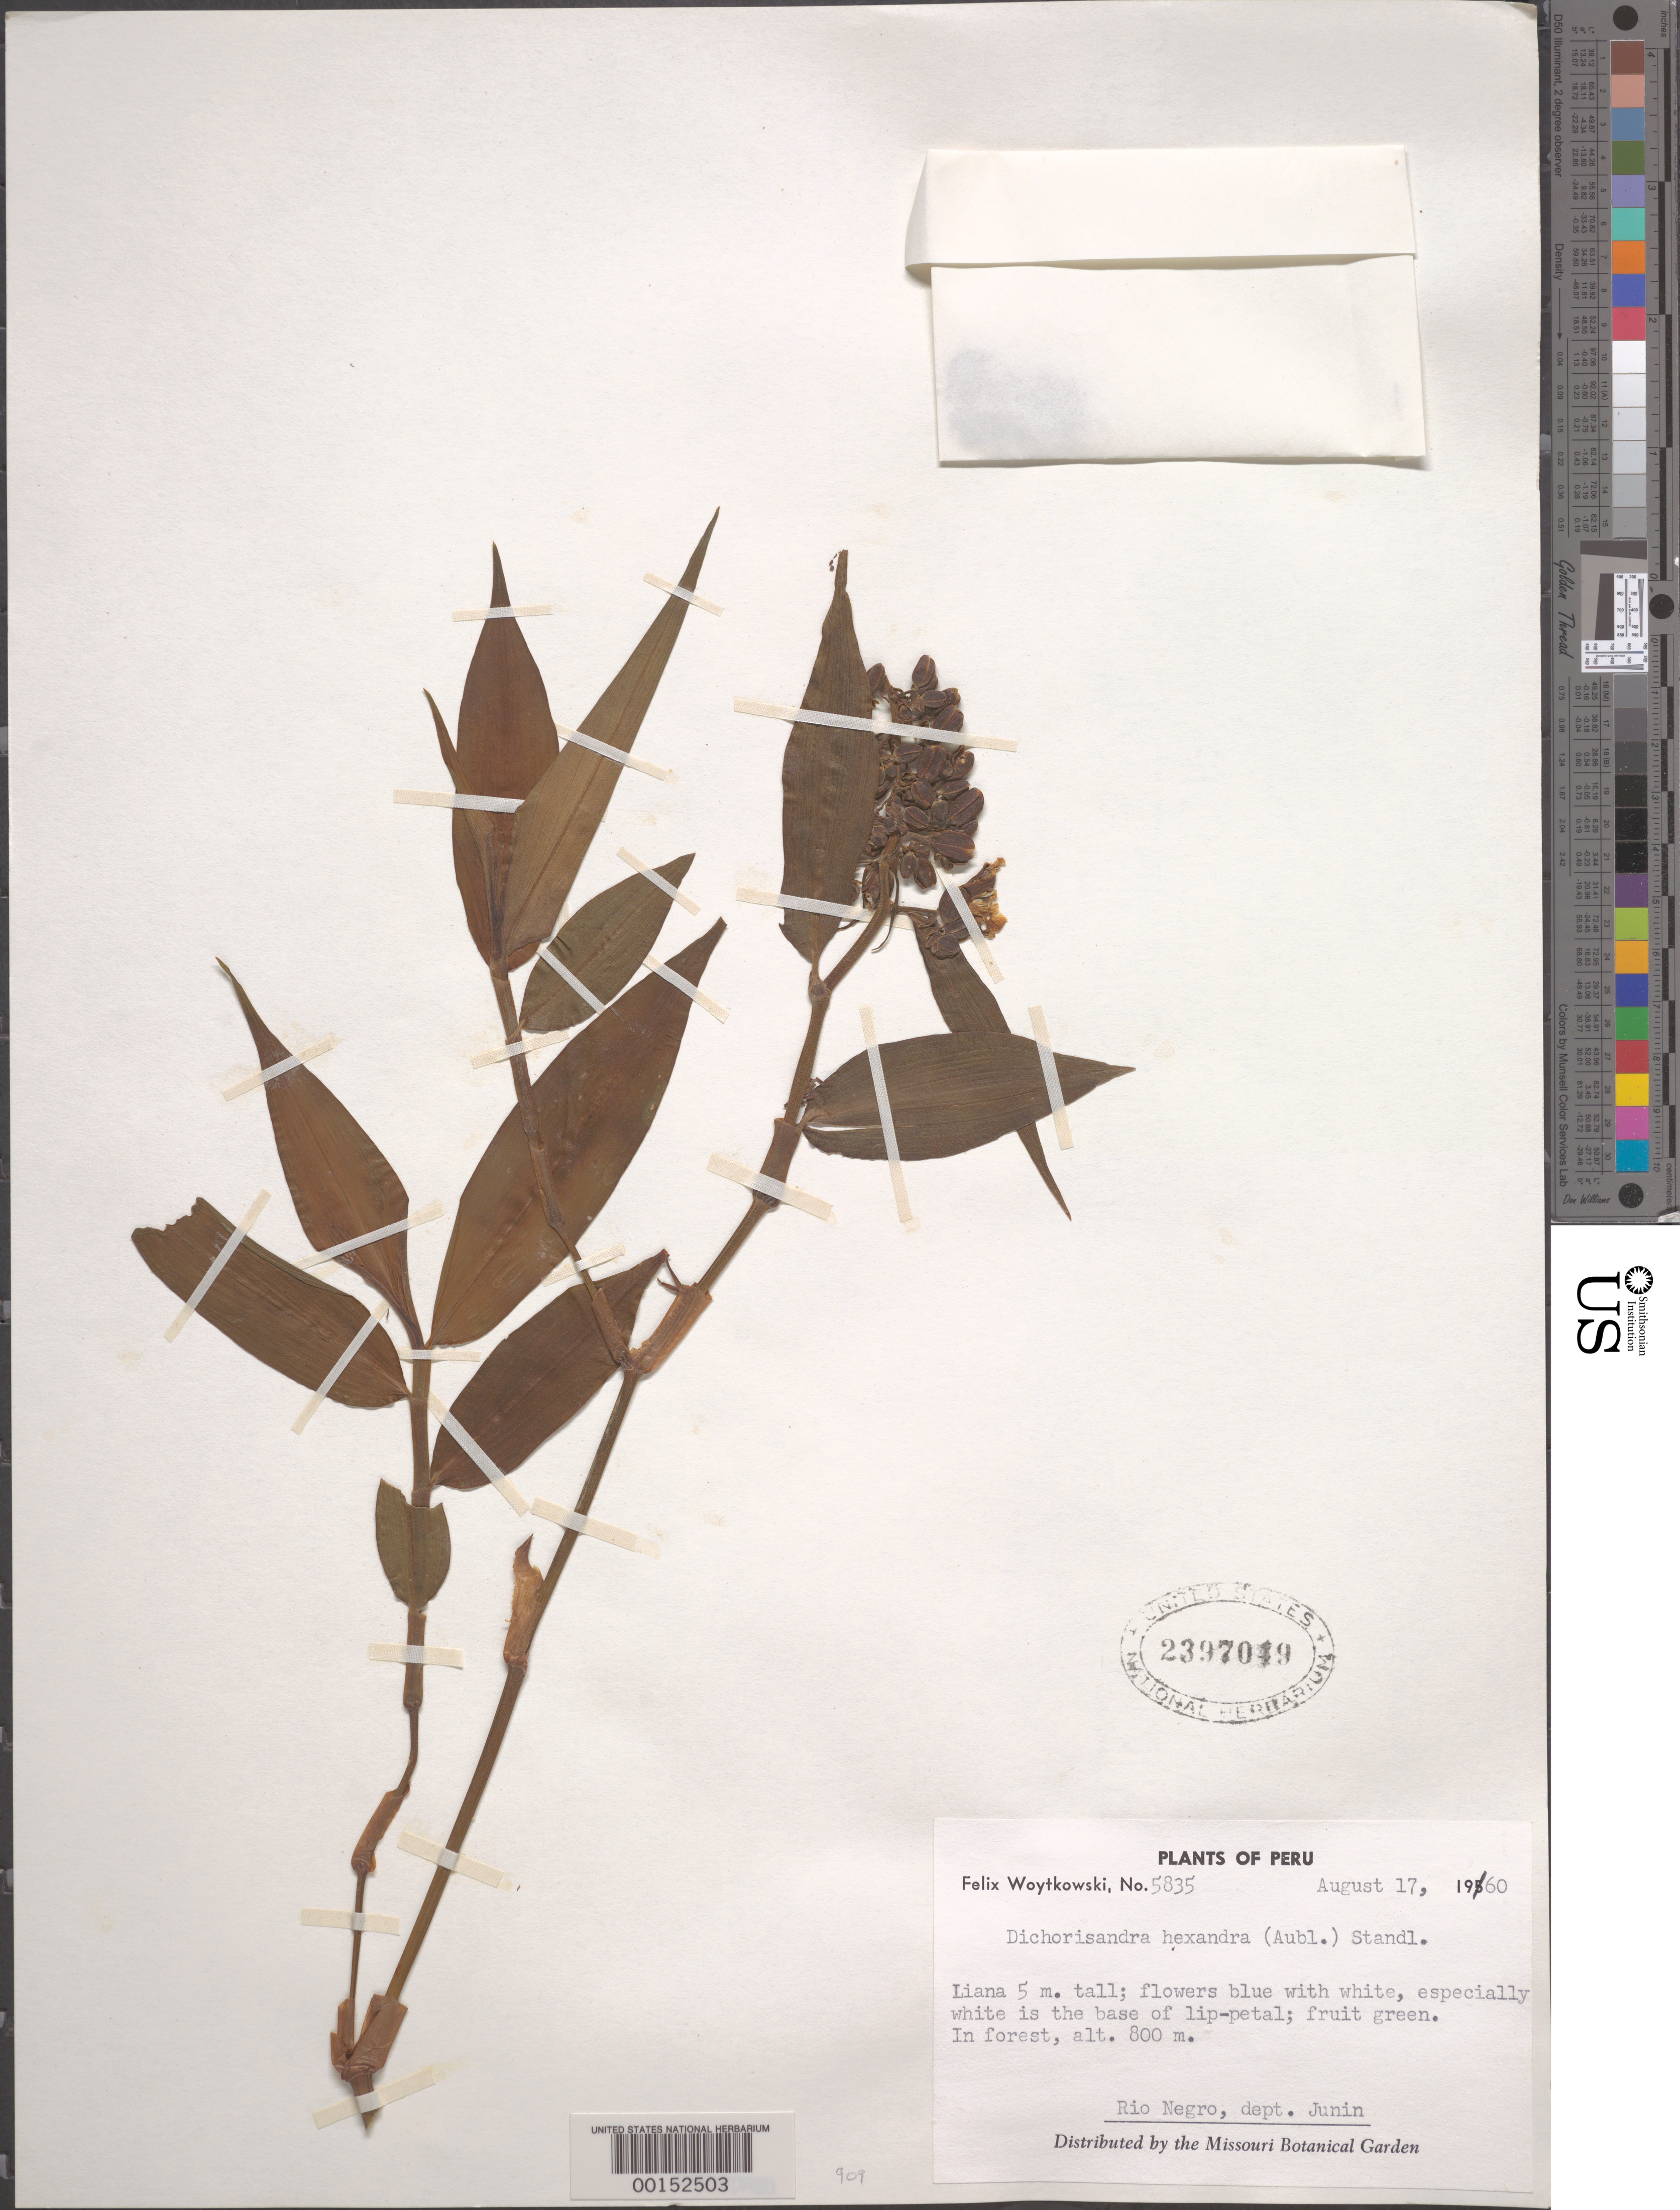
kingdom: Plantae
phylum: Tracheophyta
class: Liliopsida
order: Commelinales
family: Commelinaceae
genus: Dichorisandra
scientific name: Dichorisandra hexandra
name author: (Aubl.) Standl.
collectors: F. Woytkowski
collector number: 5835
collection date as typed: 17 Aug 1960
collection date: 1960-08-17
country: Peru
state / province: Junín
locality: Rio negro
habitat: Forest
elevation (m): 800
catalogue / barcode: US 2397049